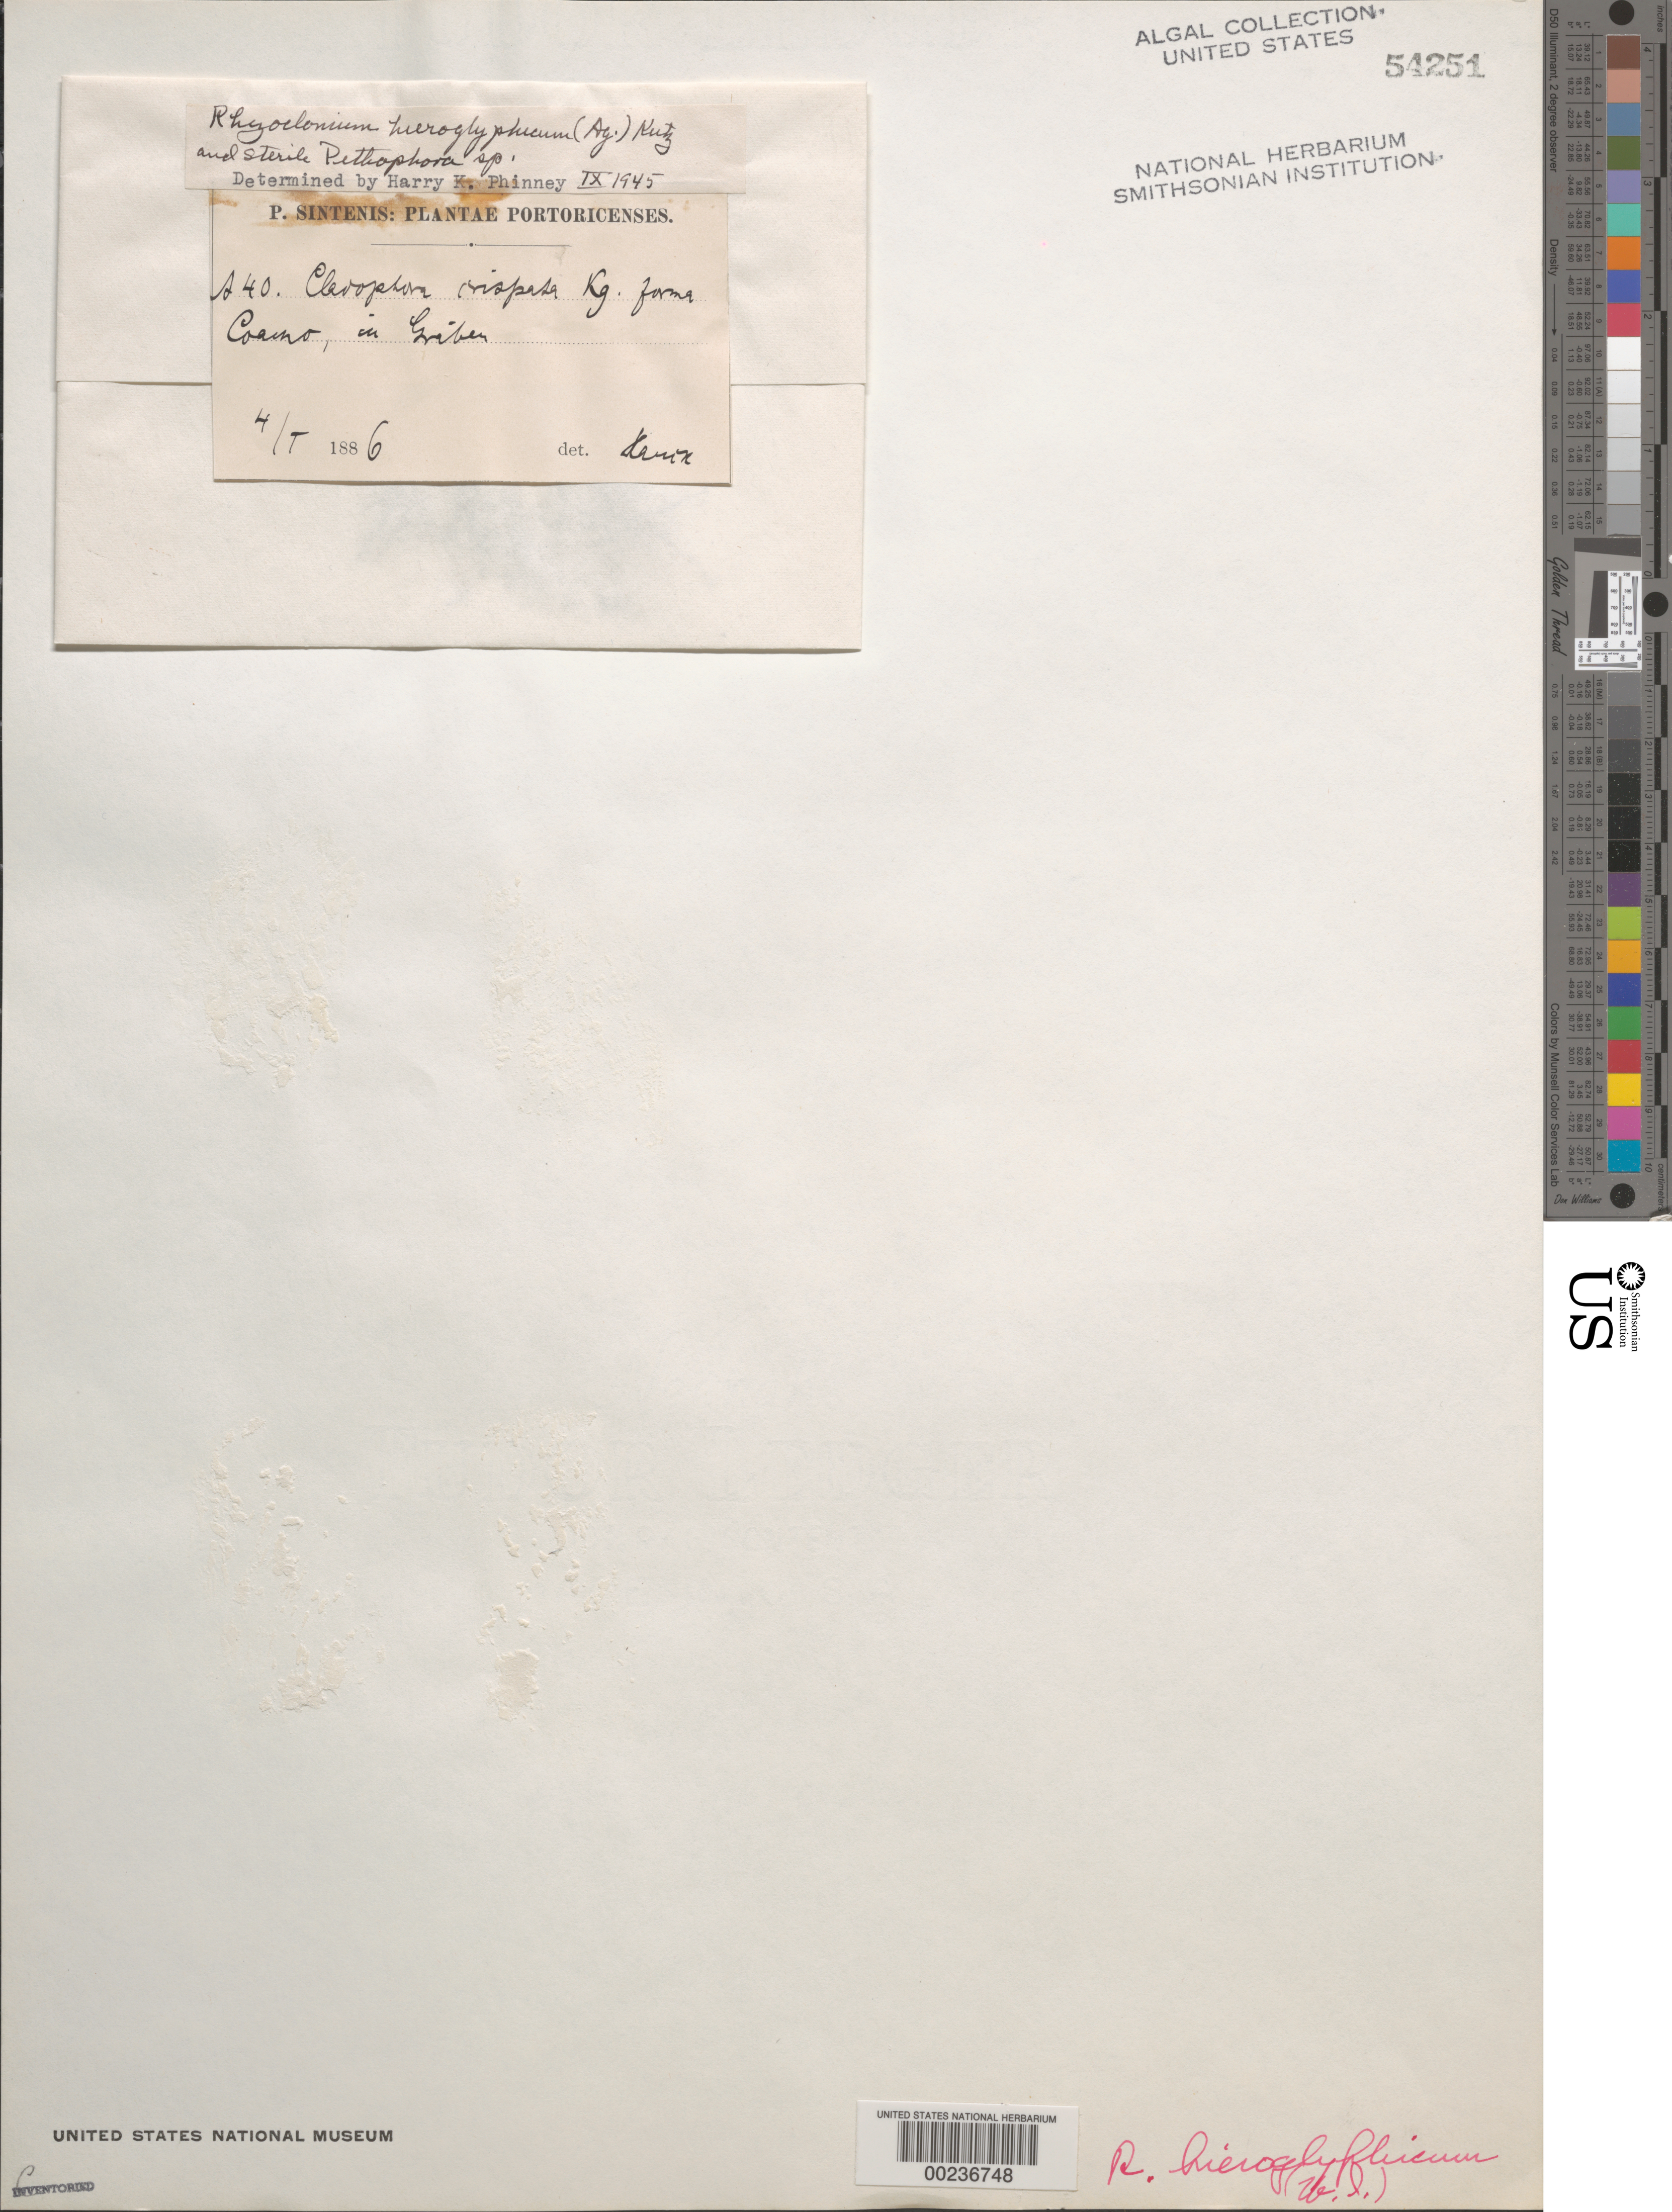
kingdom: Plantae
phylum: Chlorophyta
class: Ulvophyceae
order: Cladophorales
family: Cladophoraceae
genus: Rhizoclonium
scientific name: Rhizoclonium hieroglyphicum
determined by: Phinney, H. K.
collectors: P. Sintenis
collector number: A40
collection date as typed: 04 Jan 1886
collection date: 1886-01-04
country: Puerto Rico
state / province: Coamo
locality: Coamo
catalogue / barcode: US 54251